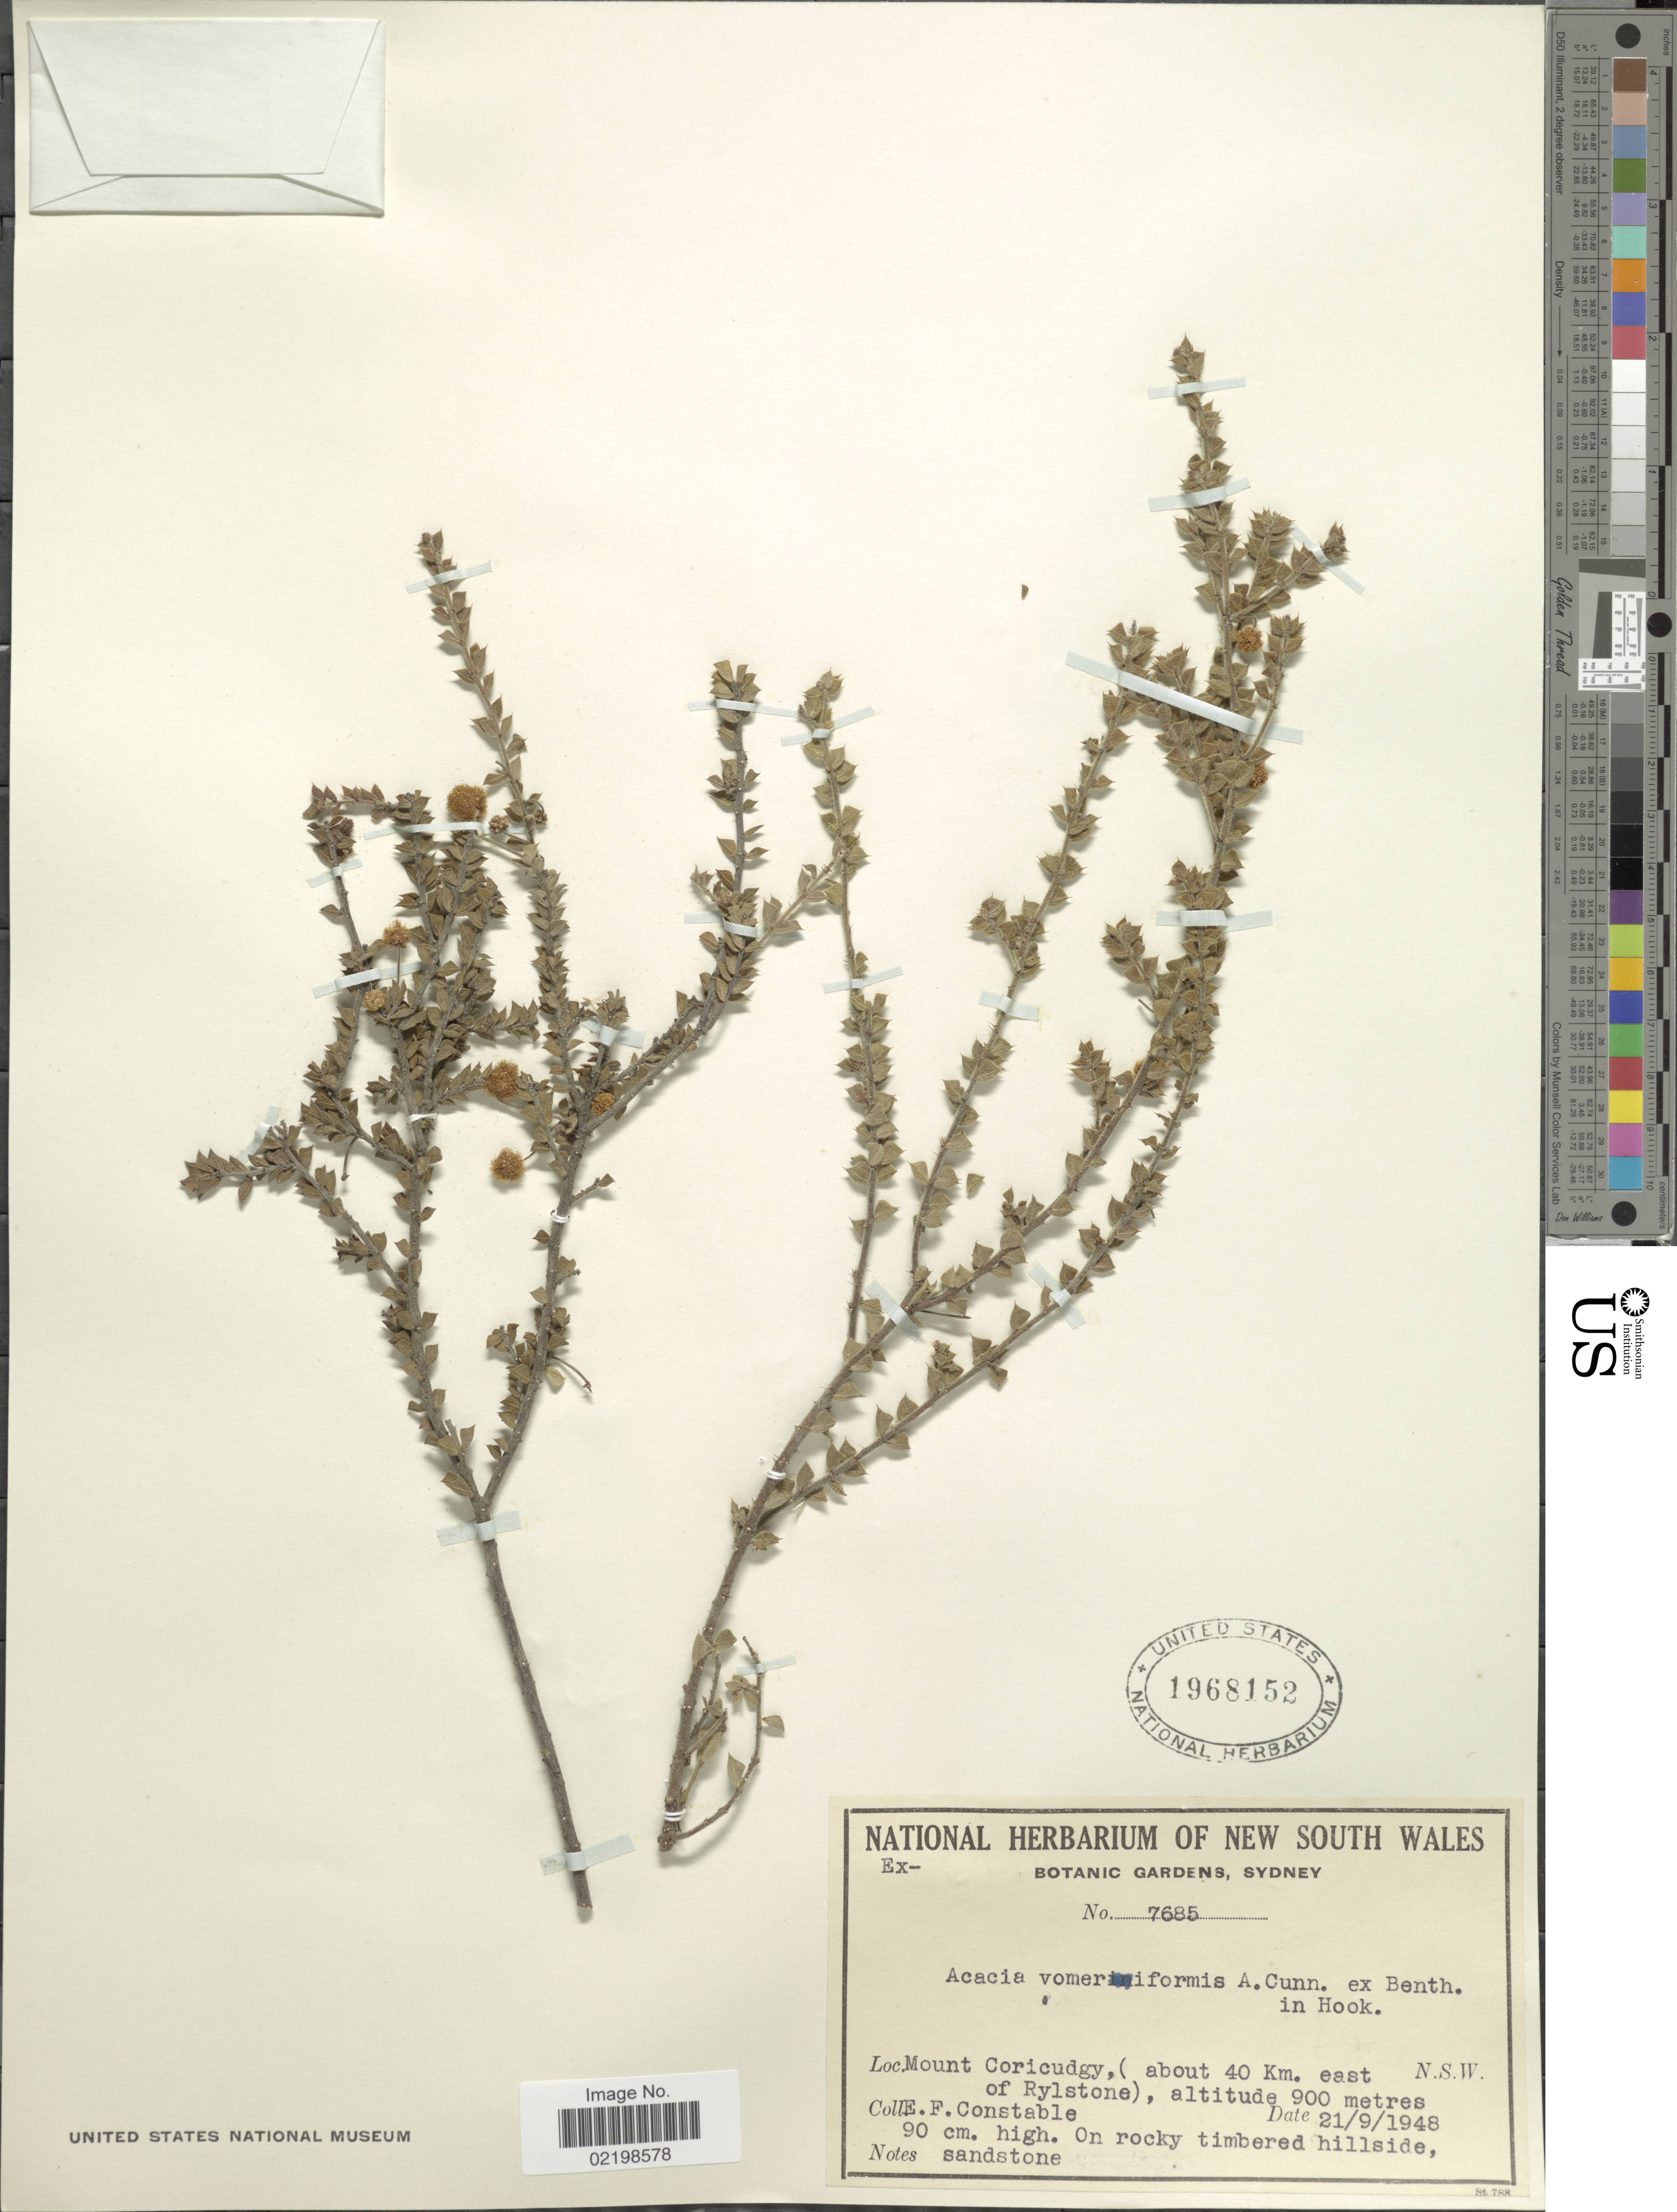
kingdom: Plantae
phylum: Tracheophyta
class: Magnoliopsida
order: Fabales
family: Fabaceae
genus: Acacia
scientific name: Acacia gunnii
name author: Benth.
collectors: E. F. Constable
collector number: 7685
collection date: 1948-09-21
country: Australia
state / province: New South Wales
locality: Mount Coricudgy (about 40 Km. east of Rylstone) N.S.W.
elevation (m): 900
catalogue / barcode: US 1968152